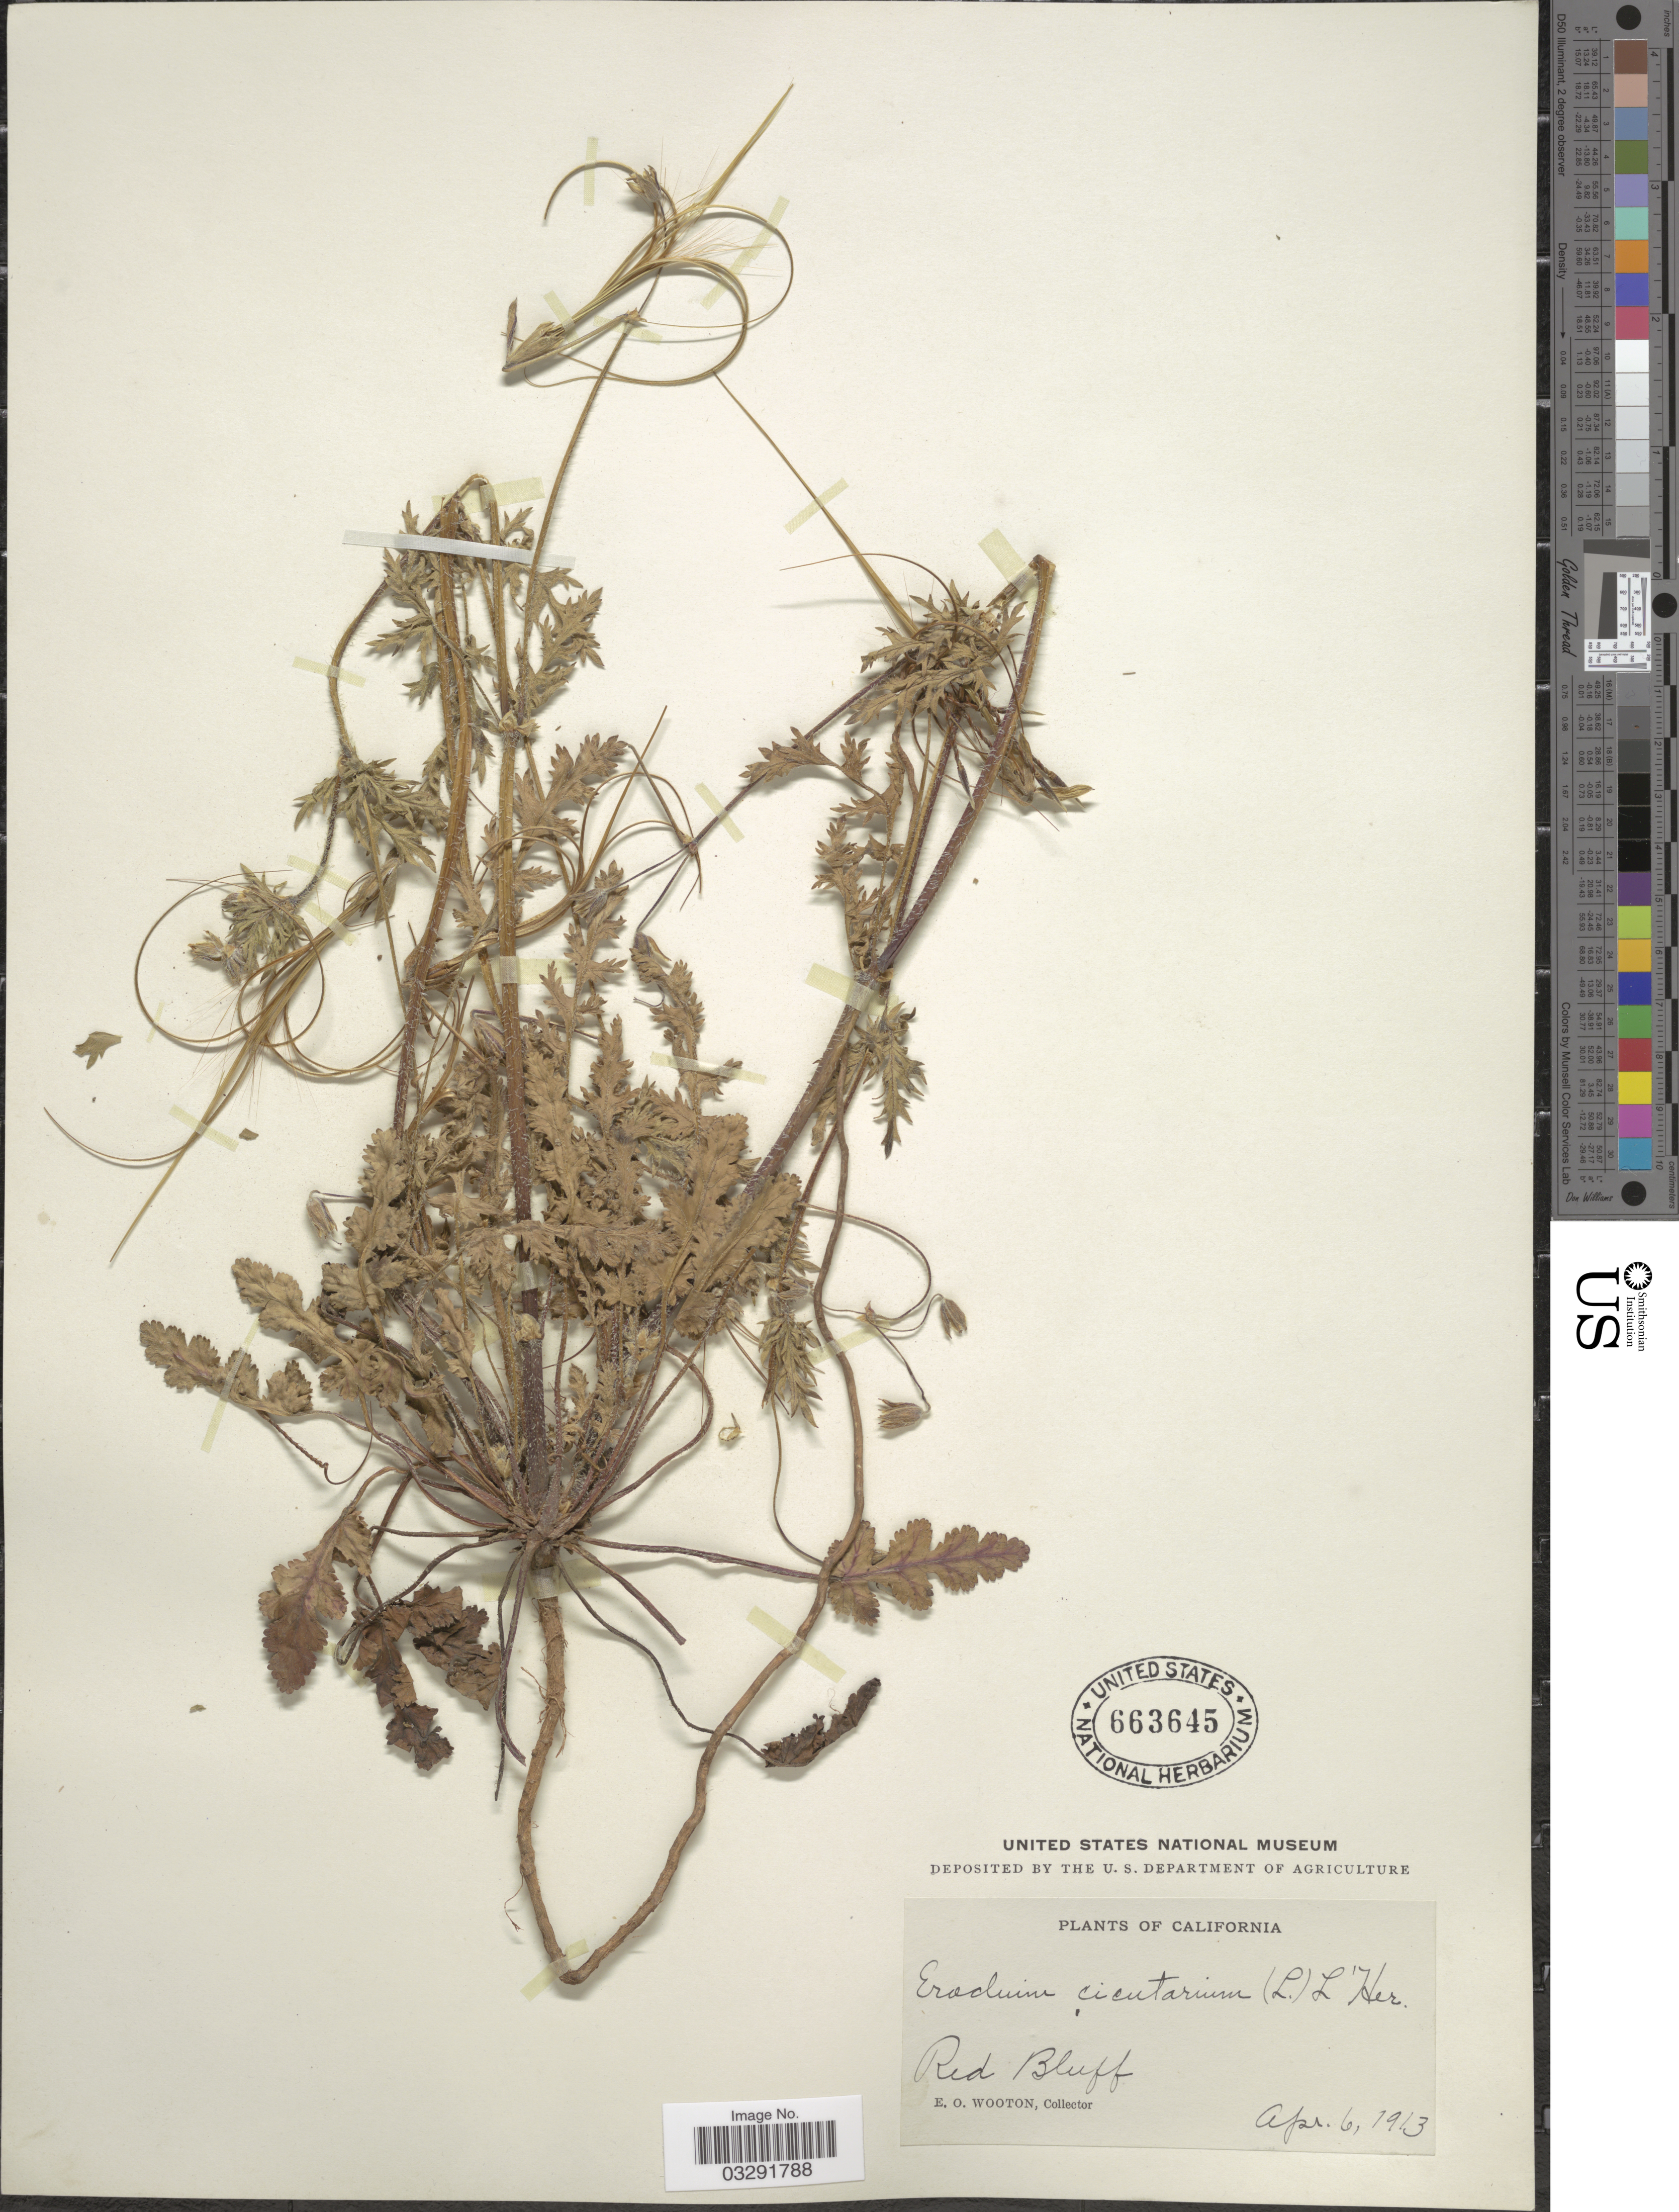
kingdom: Plantae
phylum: Tracheophyta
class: Magnoliopsida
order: Geraniales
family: Geraniaceae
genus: Erodium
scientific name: Erodium botrys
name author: (Cav.) Bertol.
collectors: E. O. Wooton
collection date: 1913-04-06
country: United States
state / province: California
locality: Red Bluff.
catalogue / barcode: US 663645